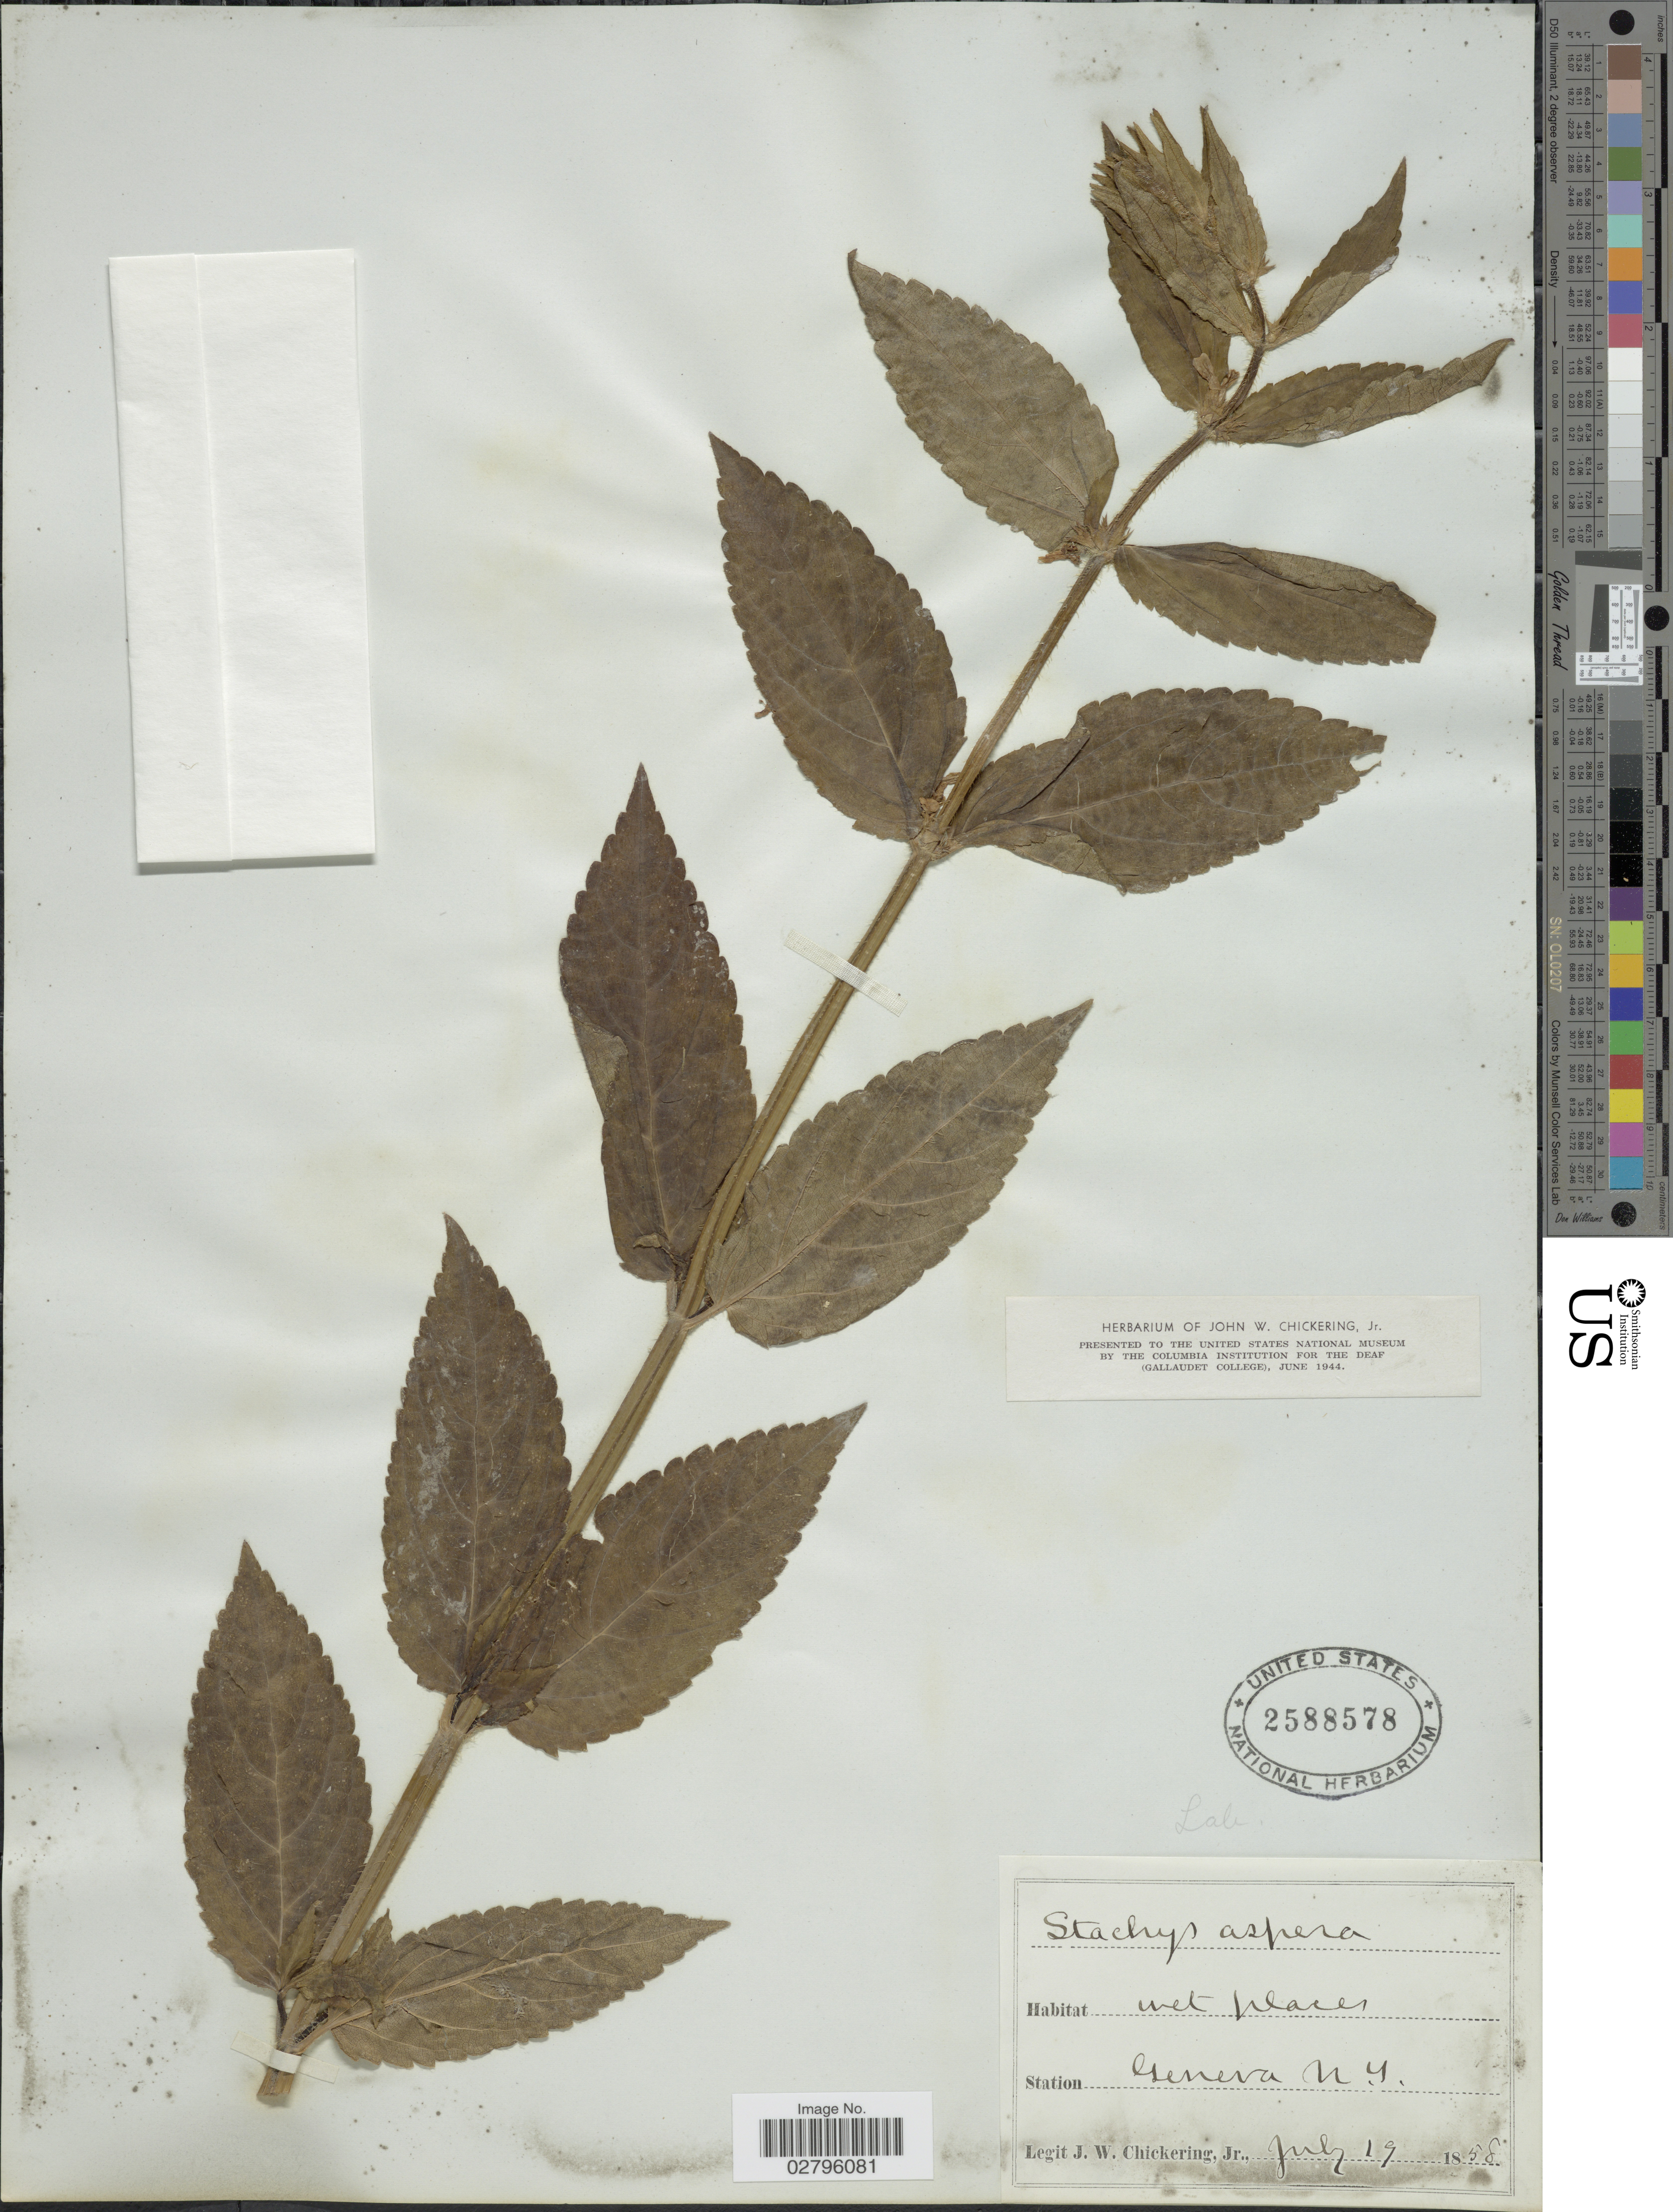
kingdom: Plantae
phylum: Tracheophyta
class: Magnoliopsida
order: Lamiales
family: Lamiaceae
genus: Stachys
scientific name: Stachys aspera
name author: Michx.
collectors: J. W. Chickering Jr.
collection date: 1858-07-19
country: United States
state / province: New York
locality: Station Geneva.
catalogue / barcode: US 2588578